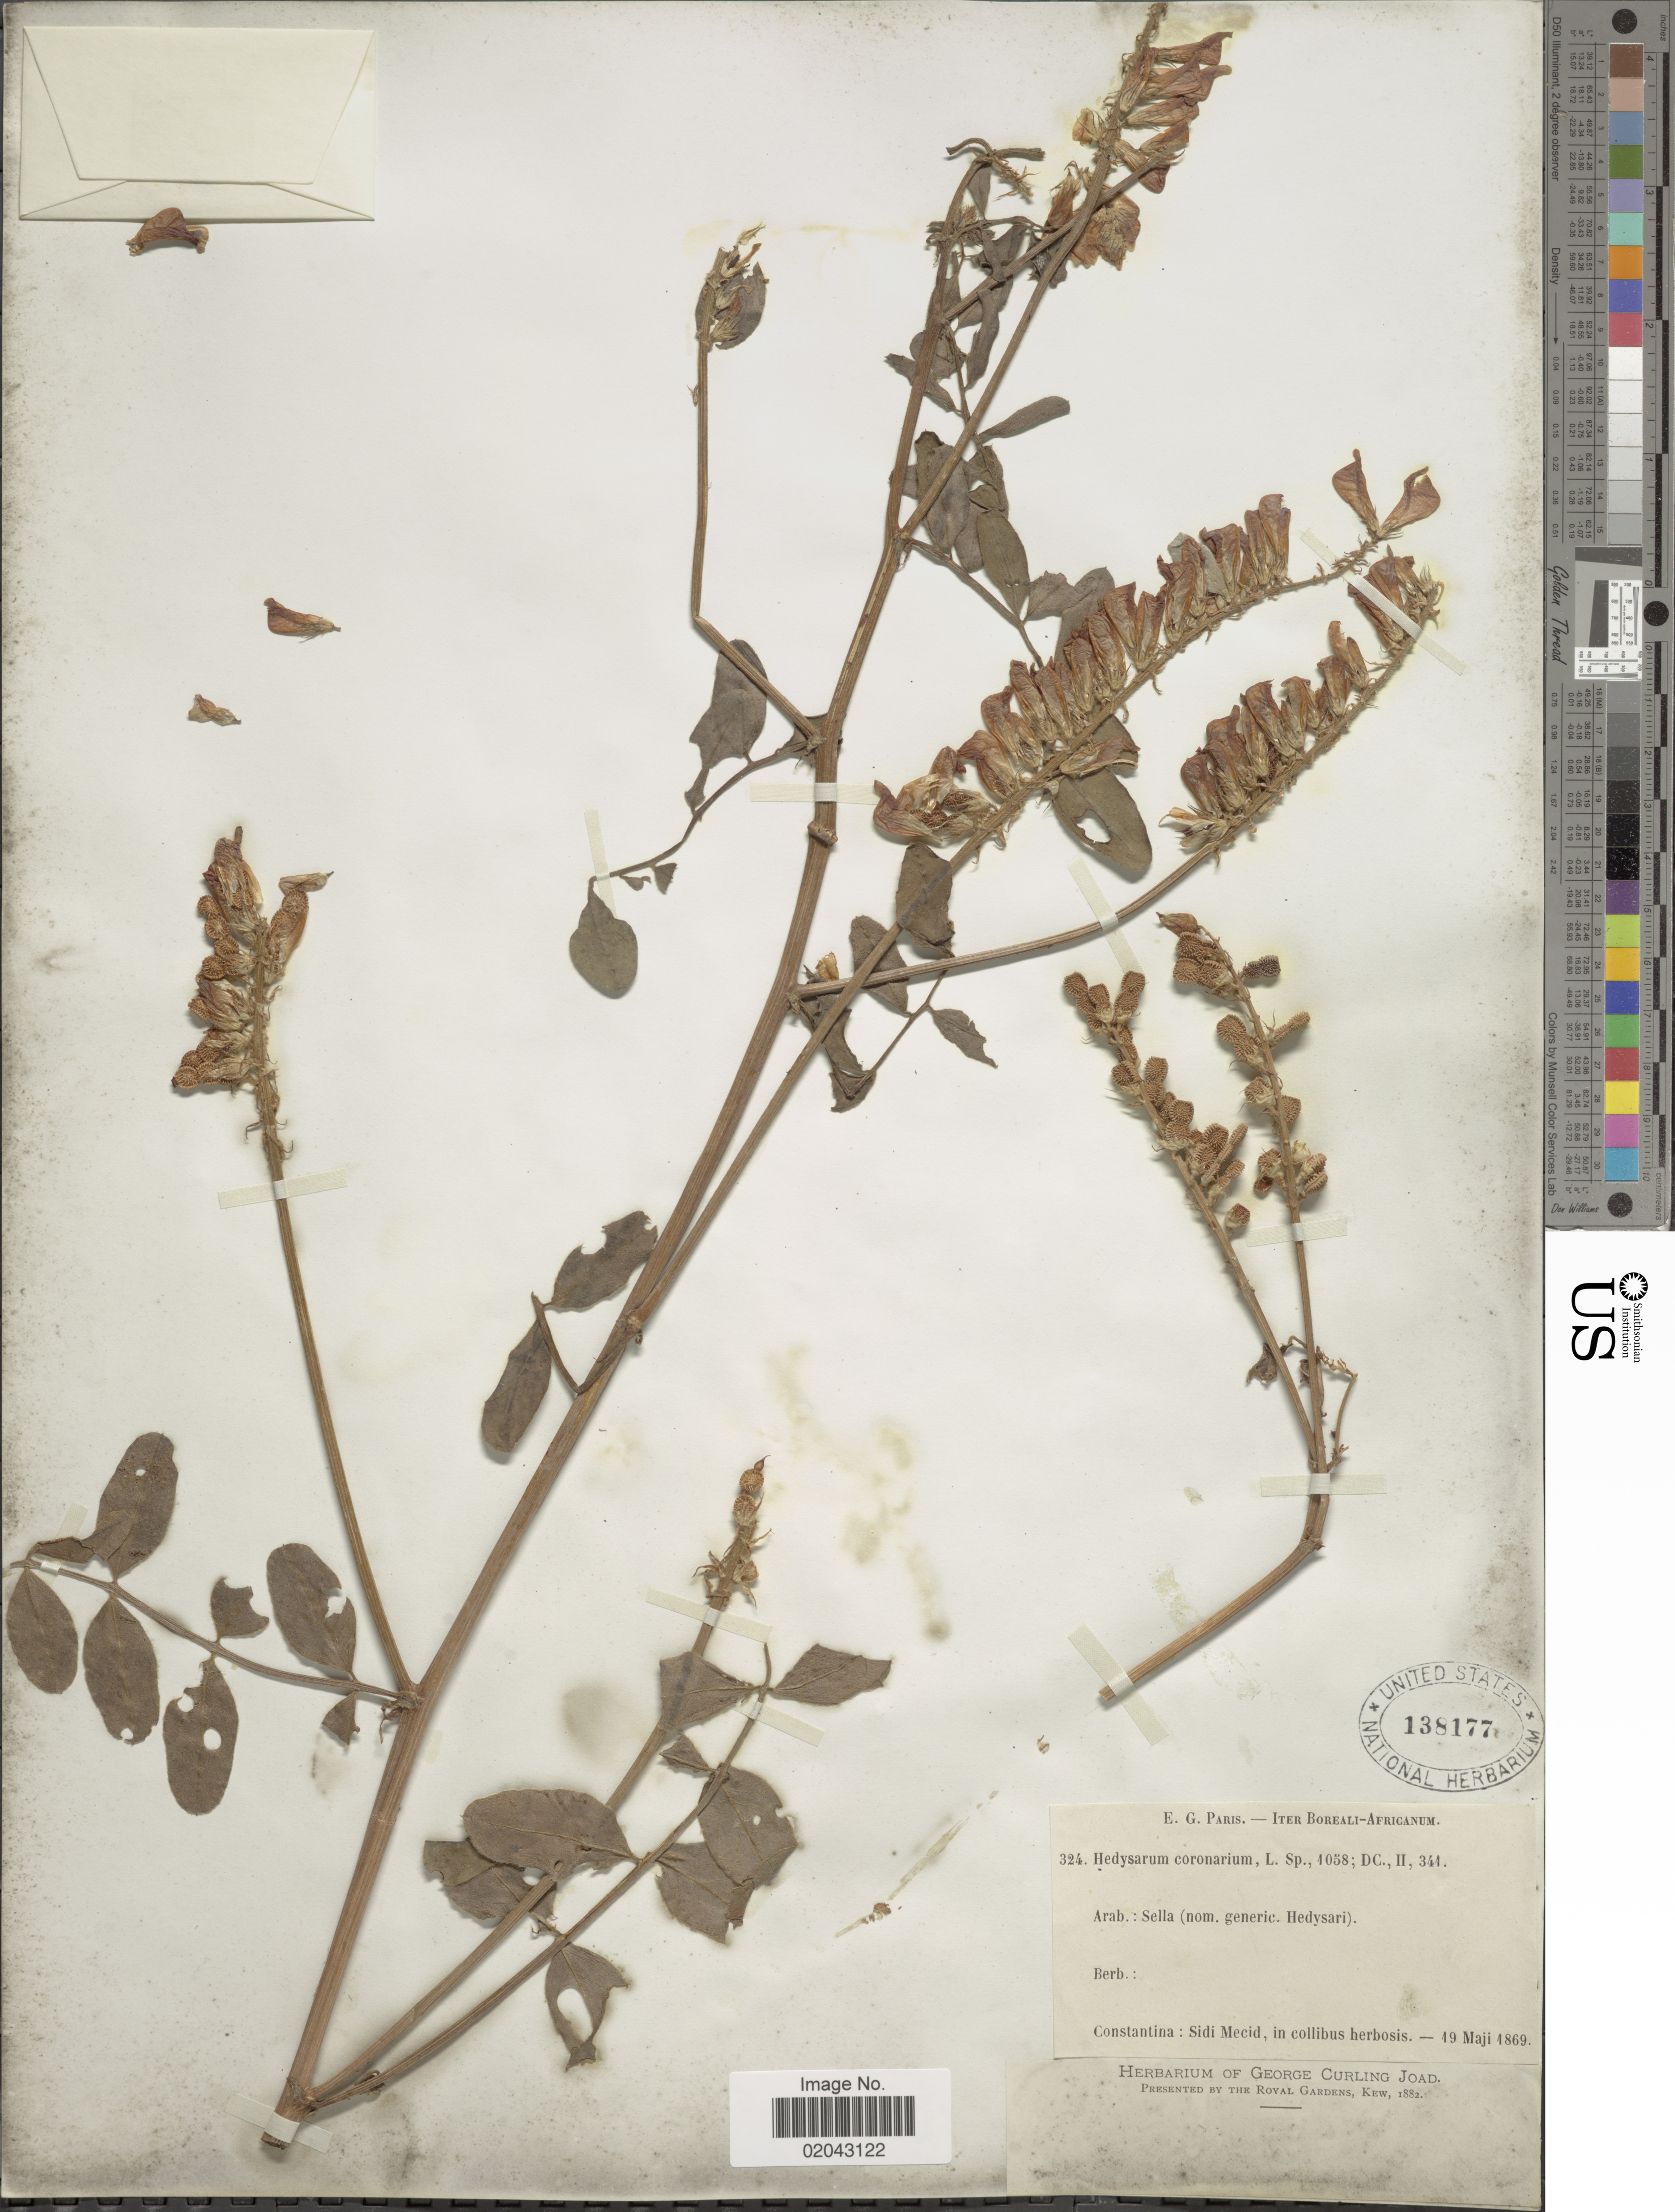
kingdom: Plantae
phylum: Tracheophyta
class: Magnoliopsida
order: Fabales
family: Fabaceae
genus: Sulla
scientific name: Sulla coronaria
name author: (L.) B.H.Choi & H. Ohashi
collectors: Paris, E.G.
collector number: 324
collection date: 1869-05-19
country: Algeria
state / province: Constantine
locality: Constantina: Sidi Mecid, in collibus herbosis.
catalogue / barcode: US 138177